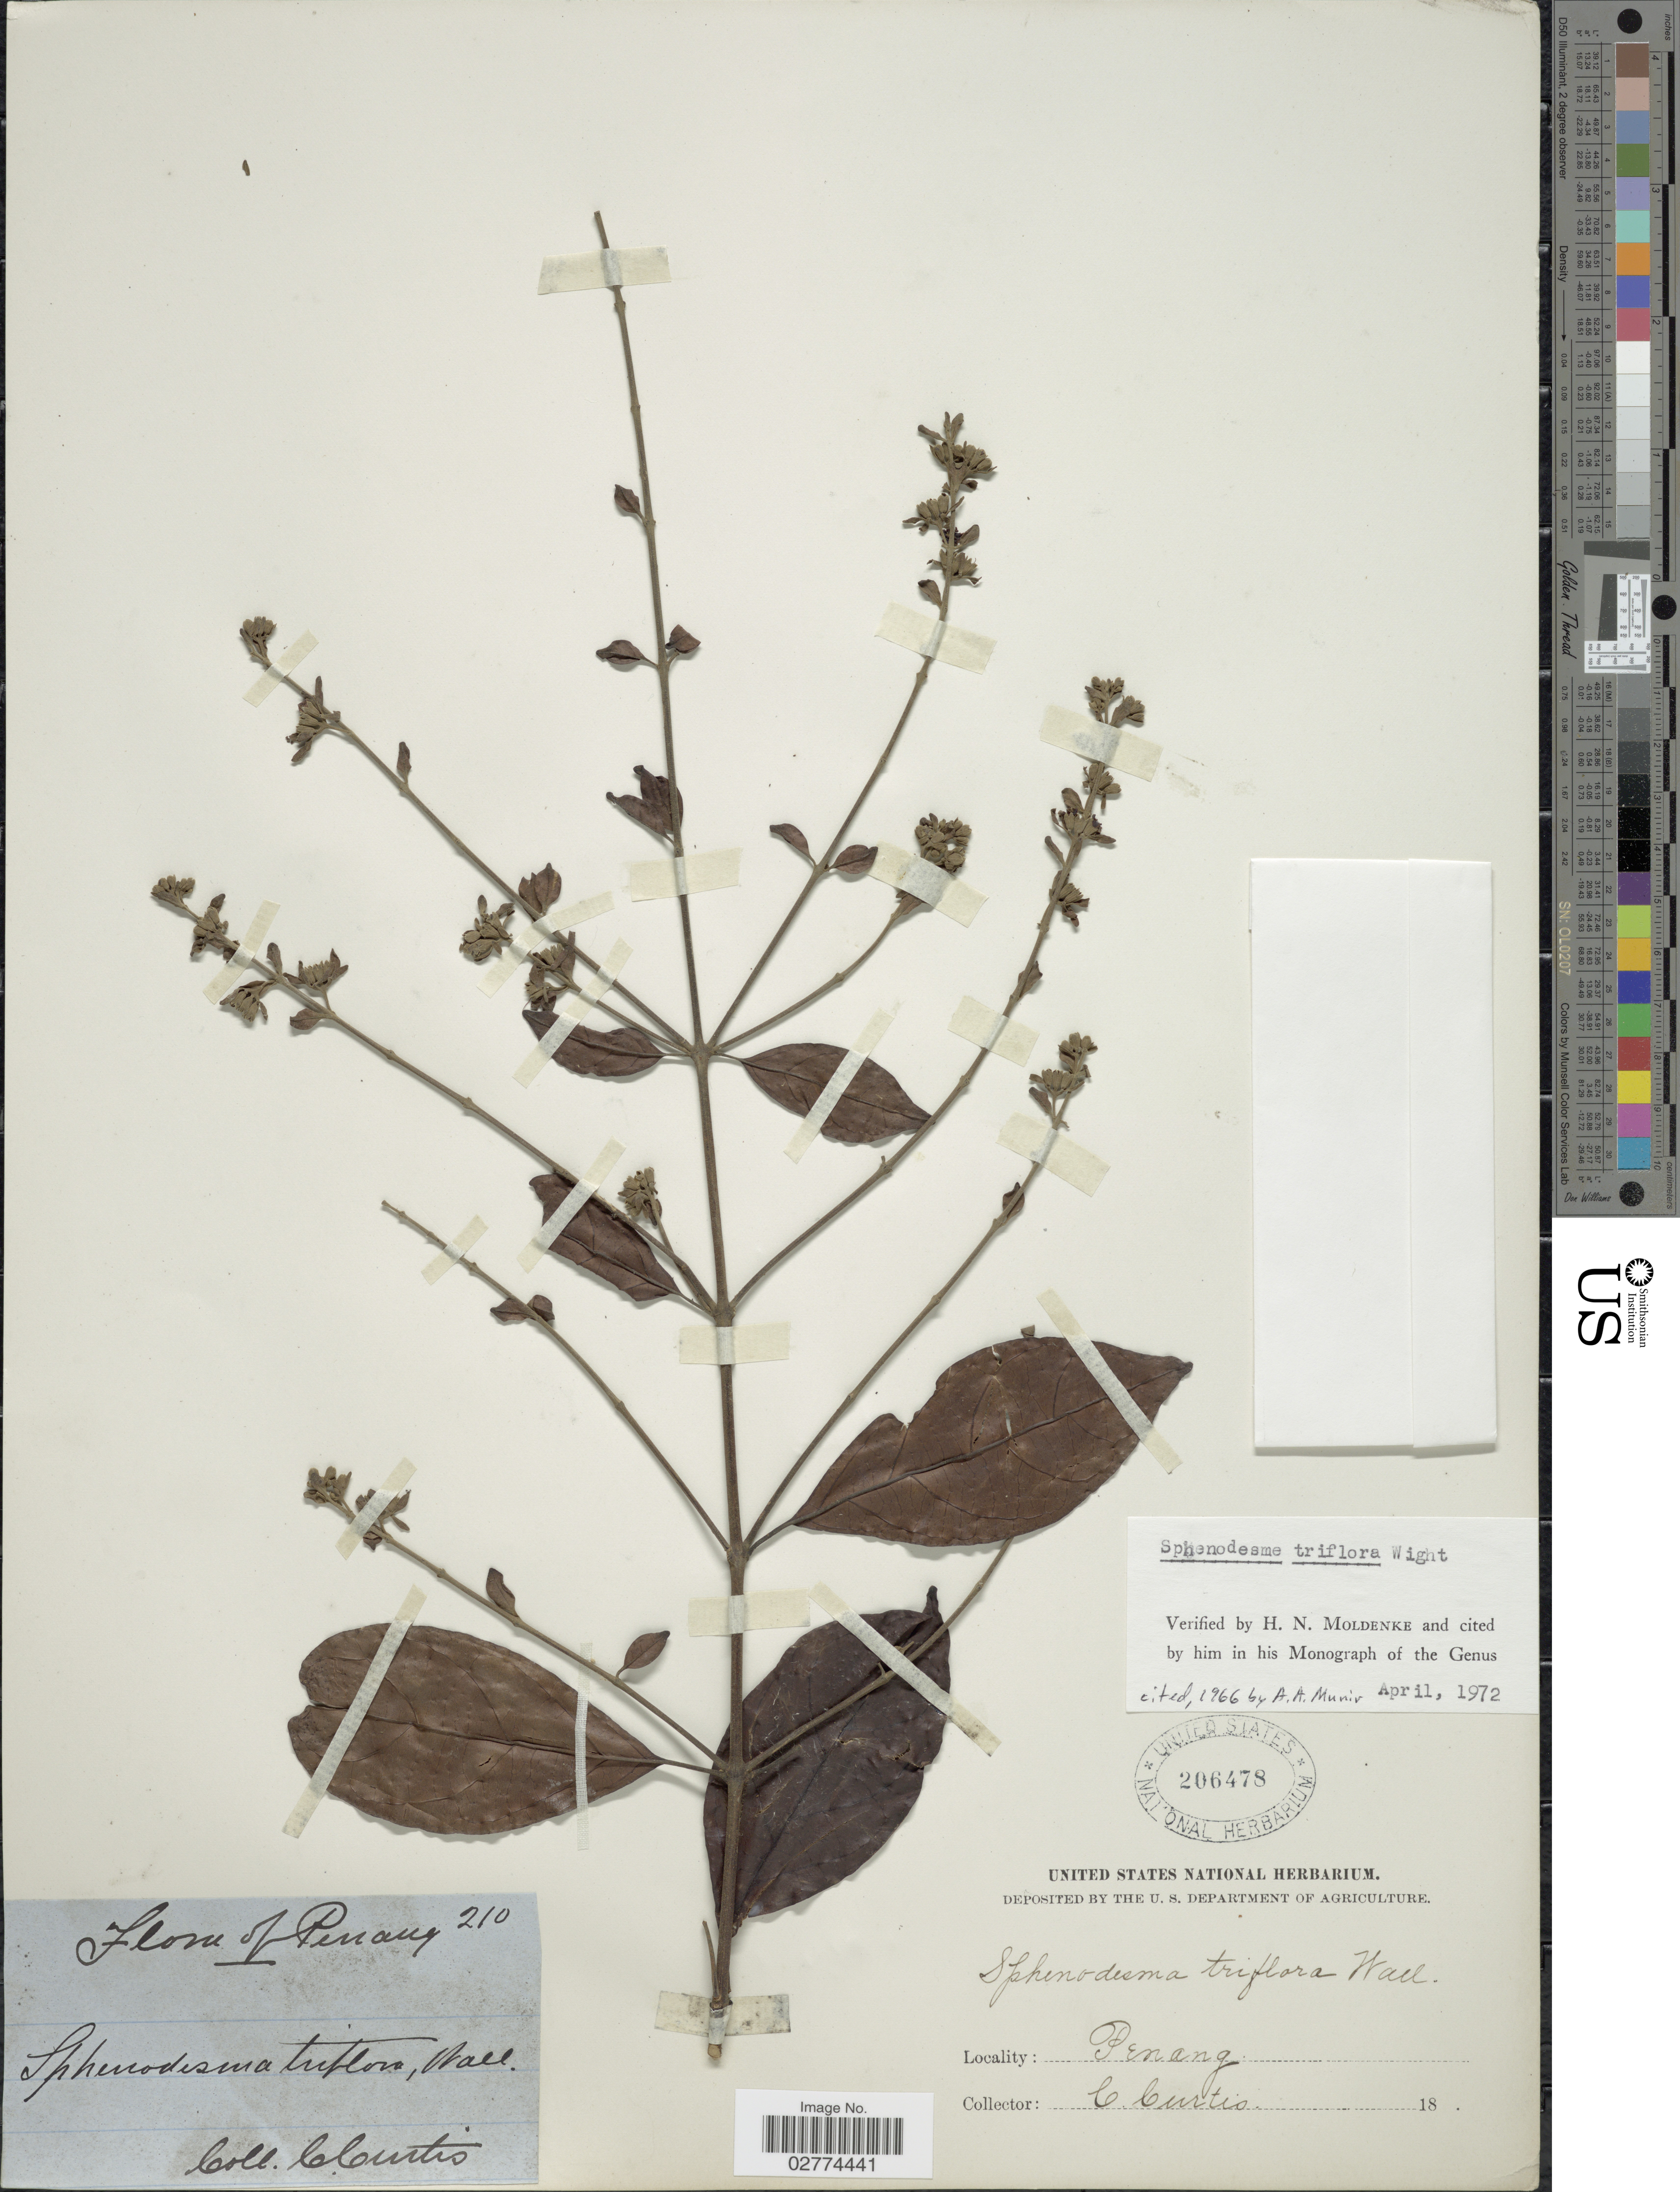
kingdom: Plantae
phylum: Tracheophyta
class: Magnoliopsida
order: Lamiales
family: Lamiaceae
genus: Sphenodesme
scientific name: Sphenodesme triflora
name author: Wight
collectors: C. Curtis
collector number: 210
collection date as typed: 18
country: Malaysia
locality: Penang.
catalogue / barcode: US 206478